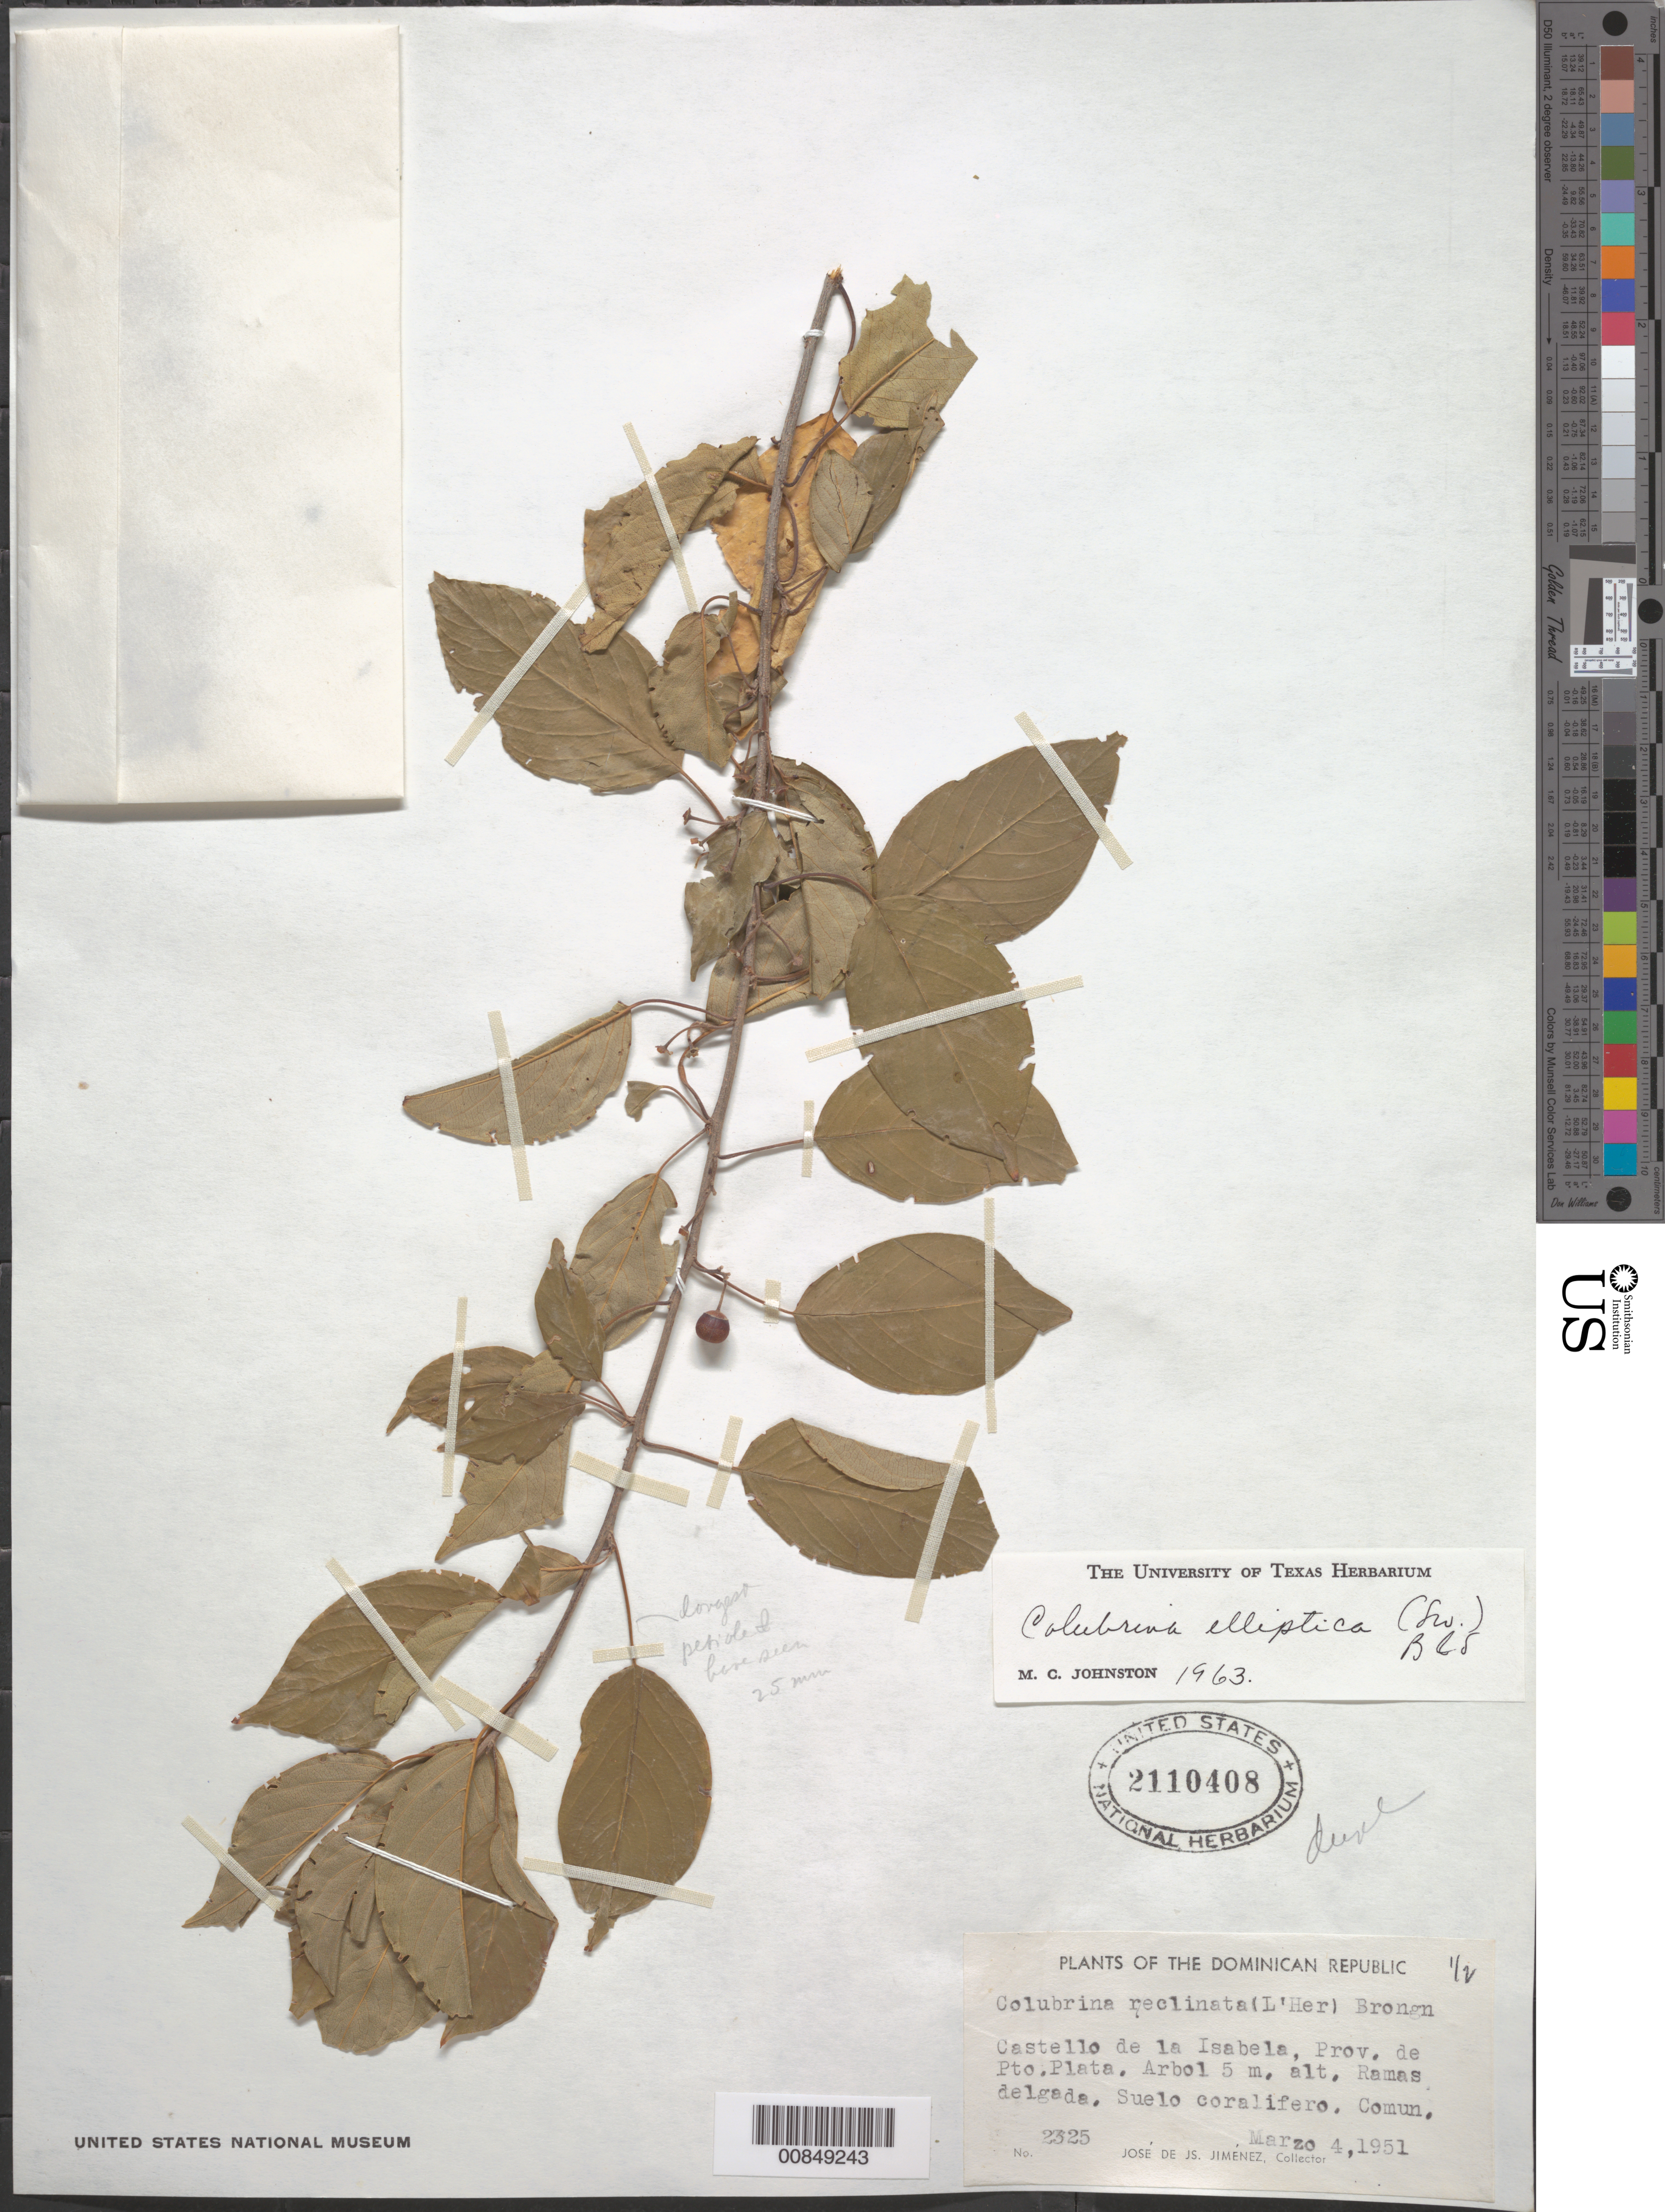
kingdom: Plantae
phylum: Tracheophyta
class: Magnoliopsida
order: Rosales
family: Rhamnaceae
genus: Colubrina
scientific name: Colubrina elliptica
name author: (Sw.) Brizicky & W.L. Stern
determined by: Johnston, Marshall C.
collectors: J. J. Jiménez Almonte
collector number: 2325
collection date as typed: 04 Mar 1951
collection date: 1951-03-04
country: Dominican Republic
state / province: Puerto Plata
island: Hispaniola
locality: Castello de La Isabela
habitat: Suelo coralifero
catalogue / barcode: US 2110408